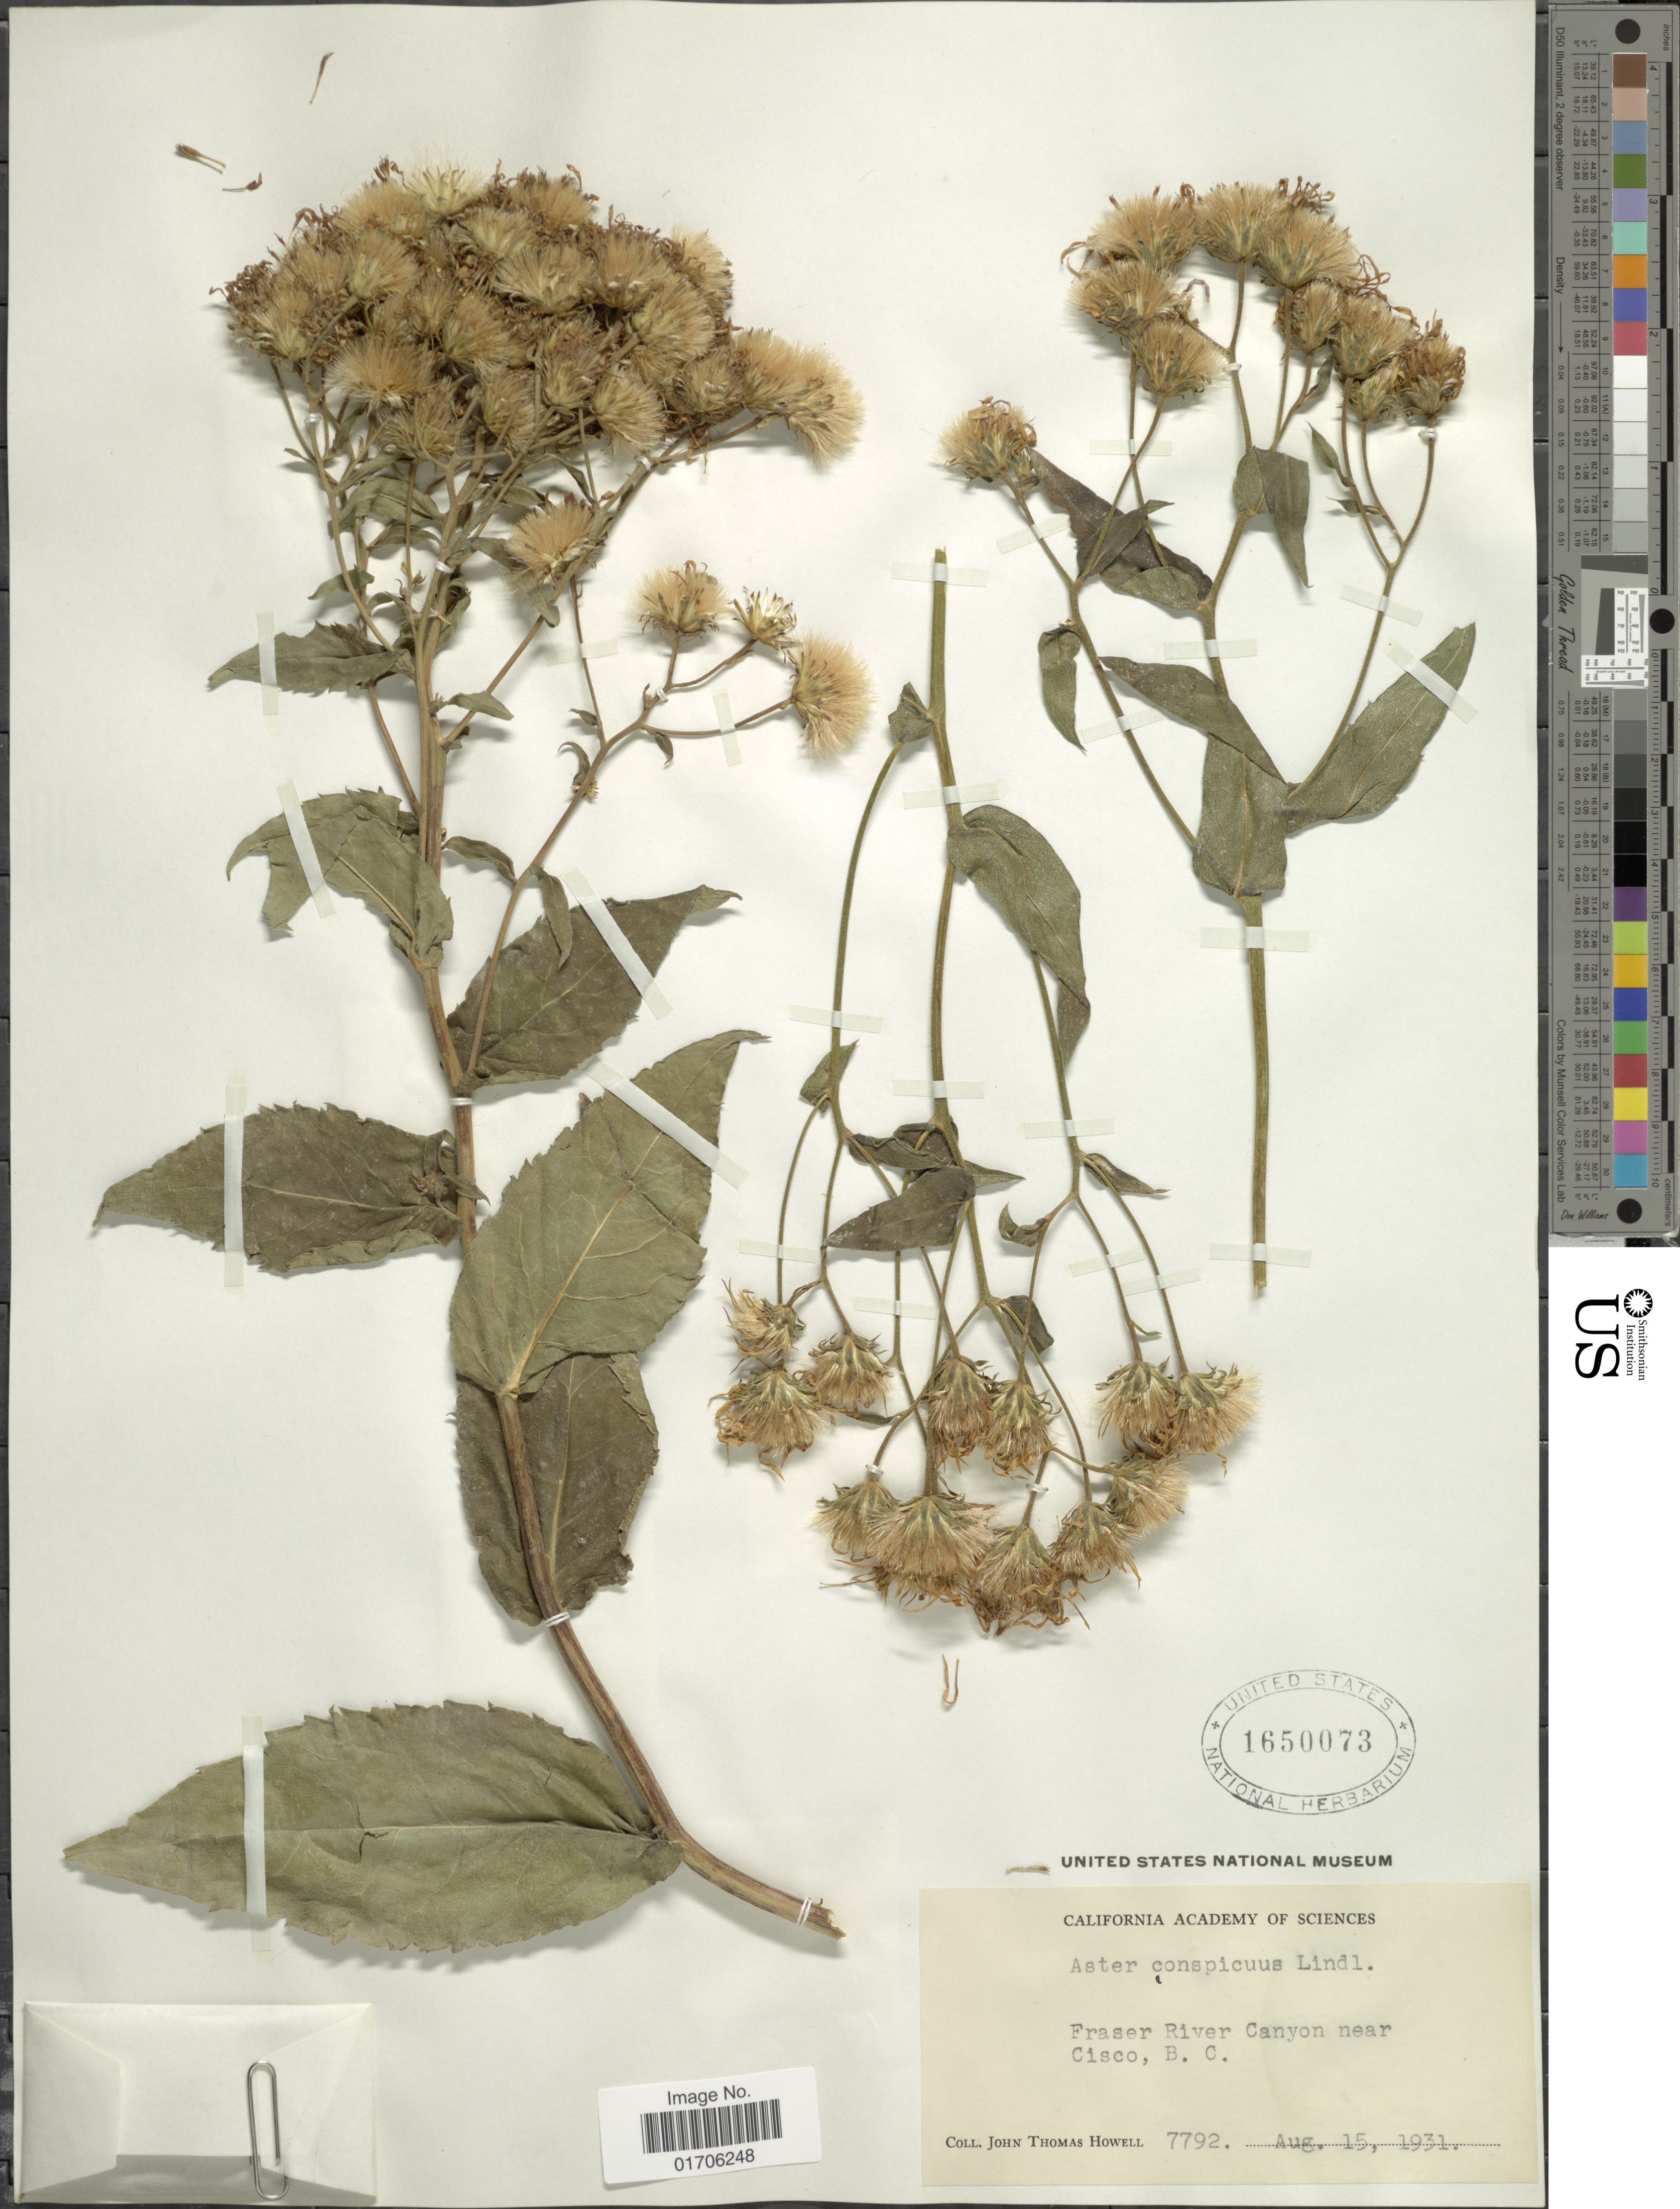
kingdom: Plantae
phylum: Tracheophyta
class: Magnoliopsida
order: Asterales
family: Asteraceae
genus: Eurybia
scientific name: Eurybia conspicua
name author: (Lindl.) G.L. Nesom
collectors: J. T. Howell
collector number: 7792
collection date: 1931-08-15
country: Canada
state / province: British Columbia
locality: Fraser River Canyon near Cisco, B.C.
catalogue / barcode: US 1650073